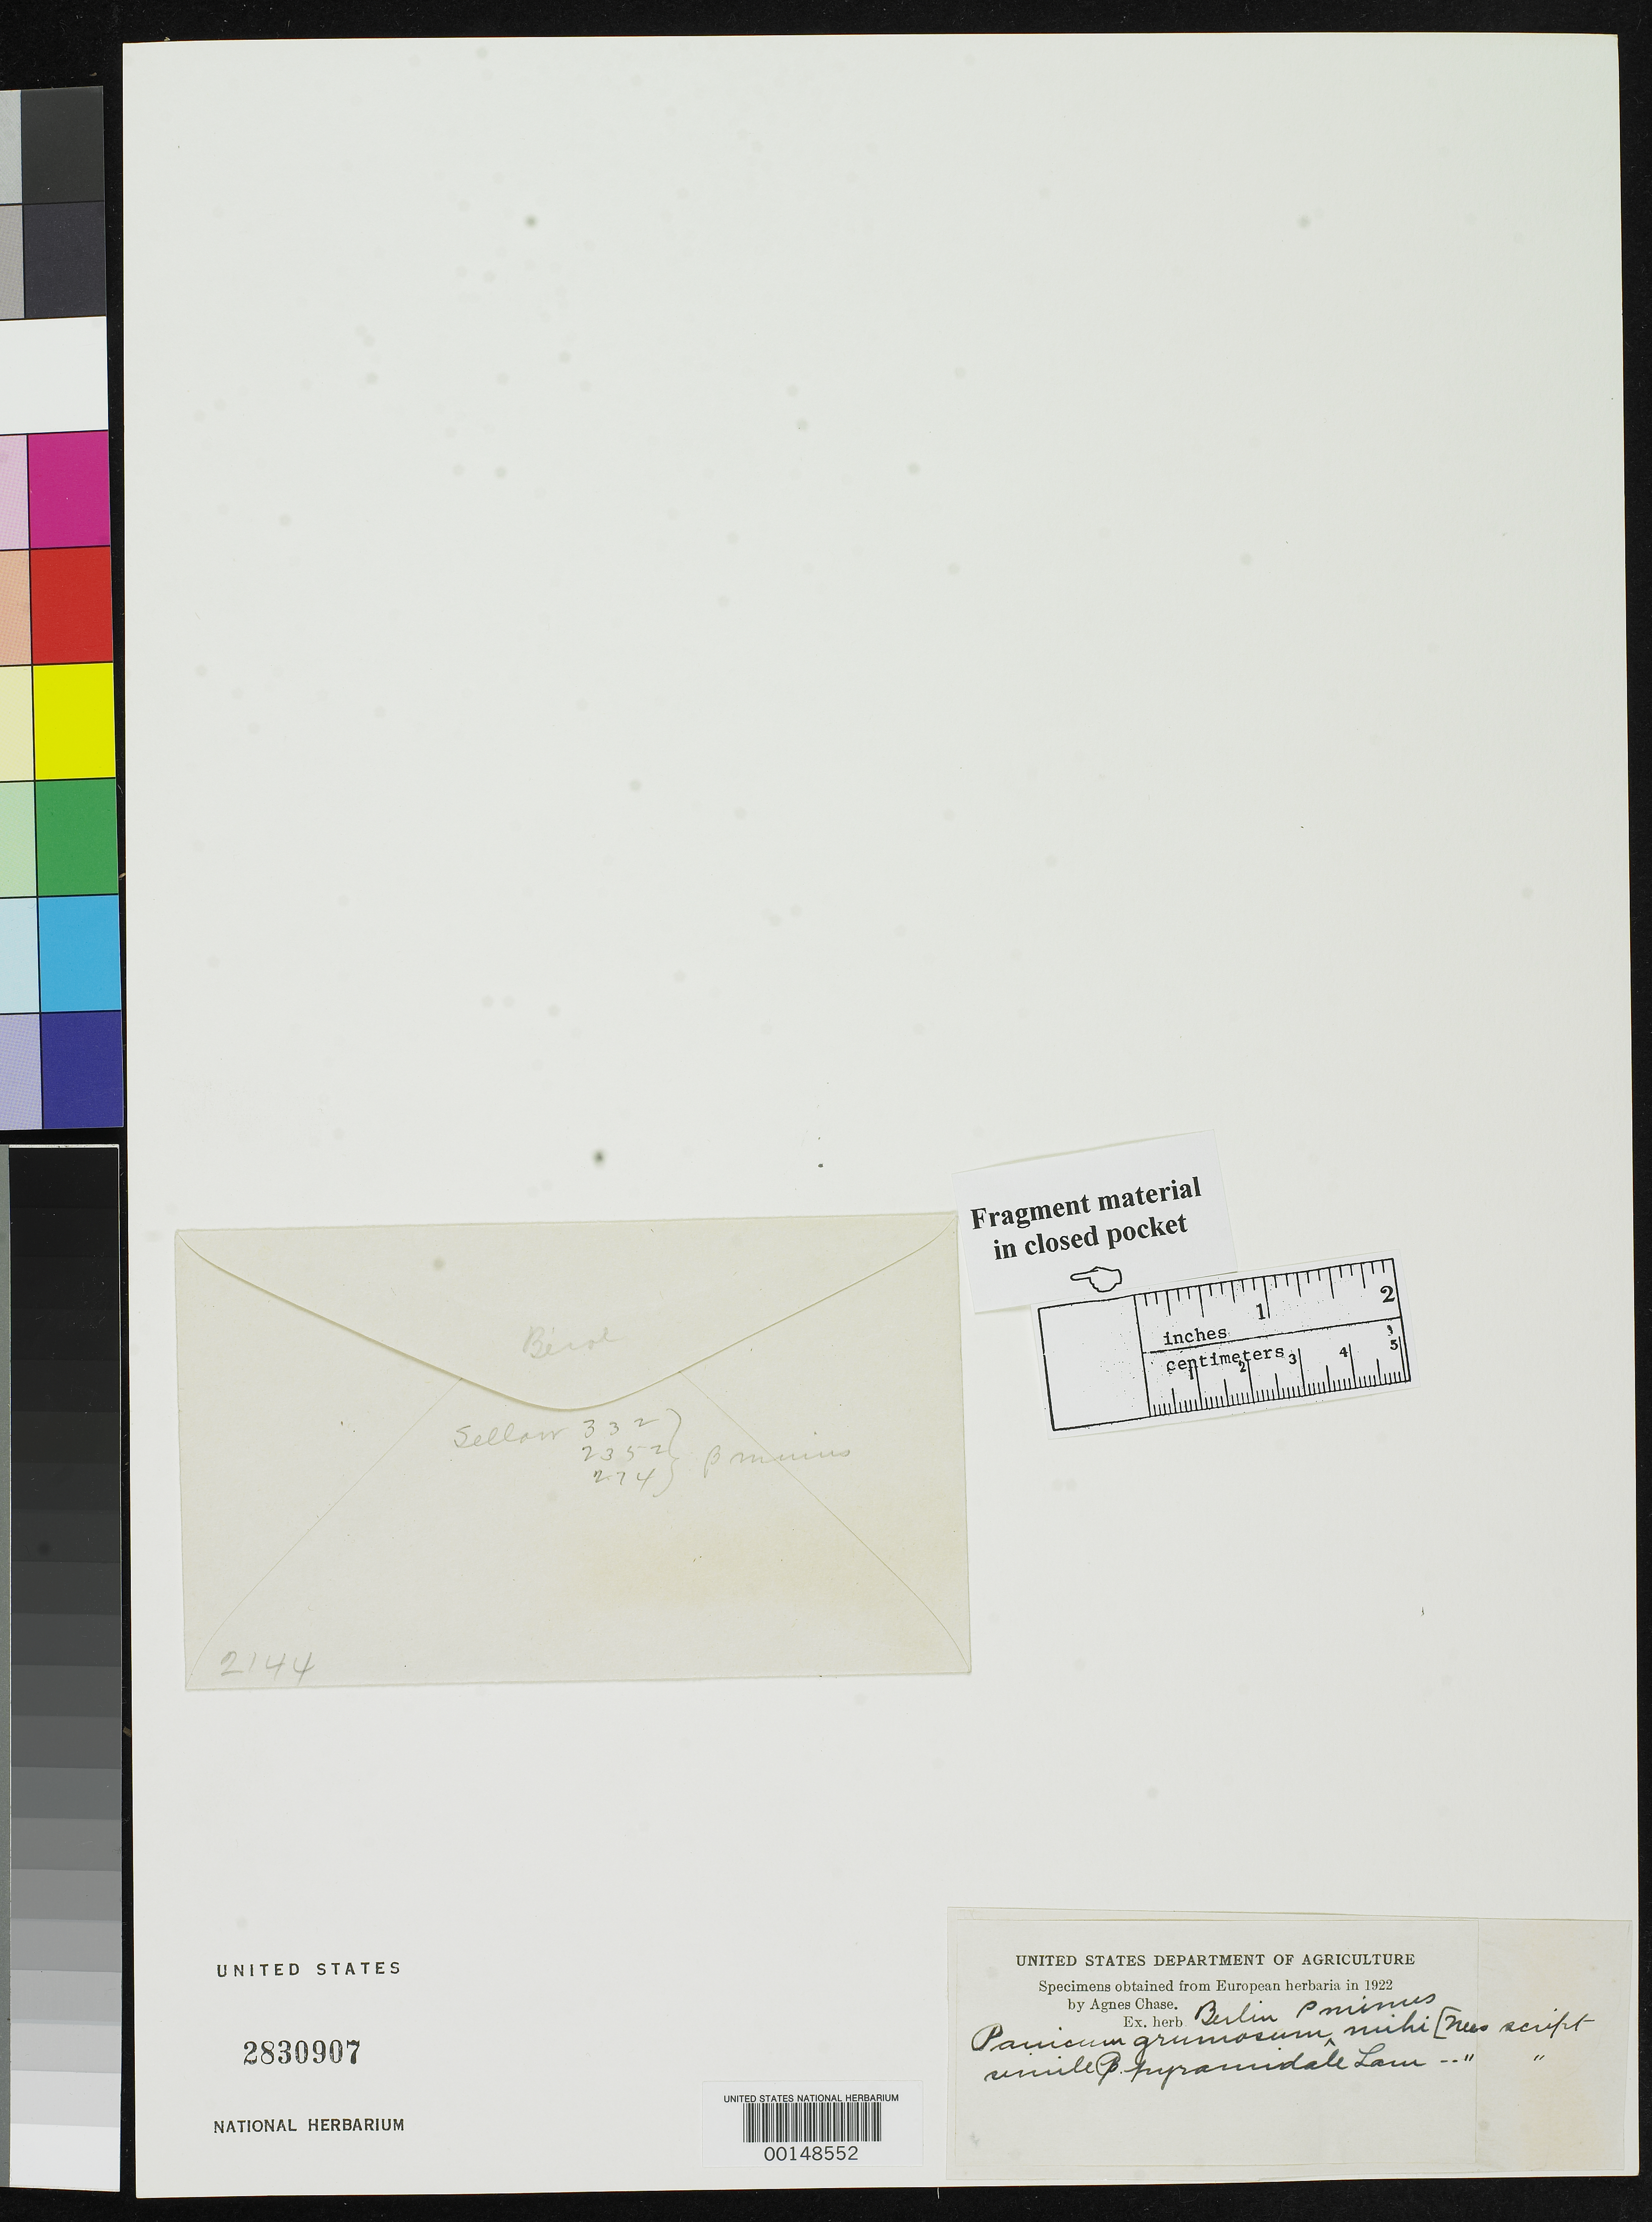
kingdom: Plantae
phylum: Tracheophyta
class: Liliopsida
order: Poales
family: Poaceae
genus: Panicum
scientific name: Panicum grumosum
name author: Nees in Mart.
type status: Type Fragment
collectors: F. Sellow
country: Brazil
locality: Montevideo.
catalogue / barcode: US 2830907